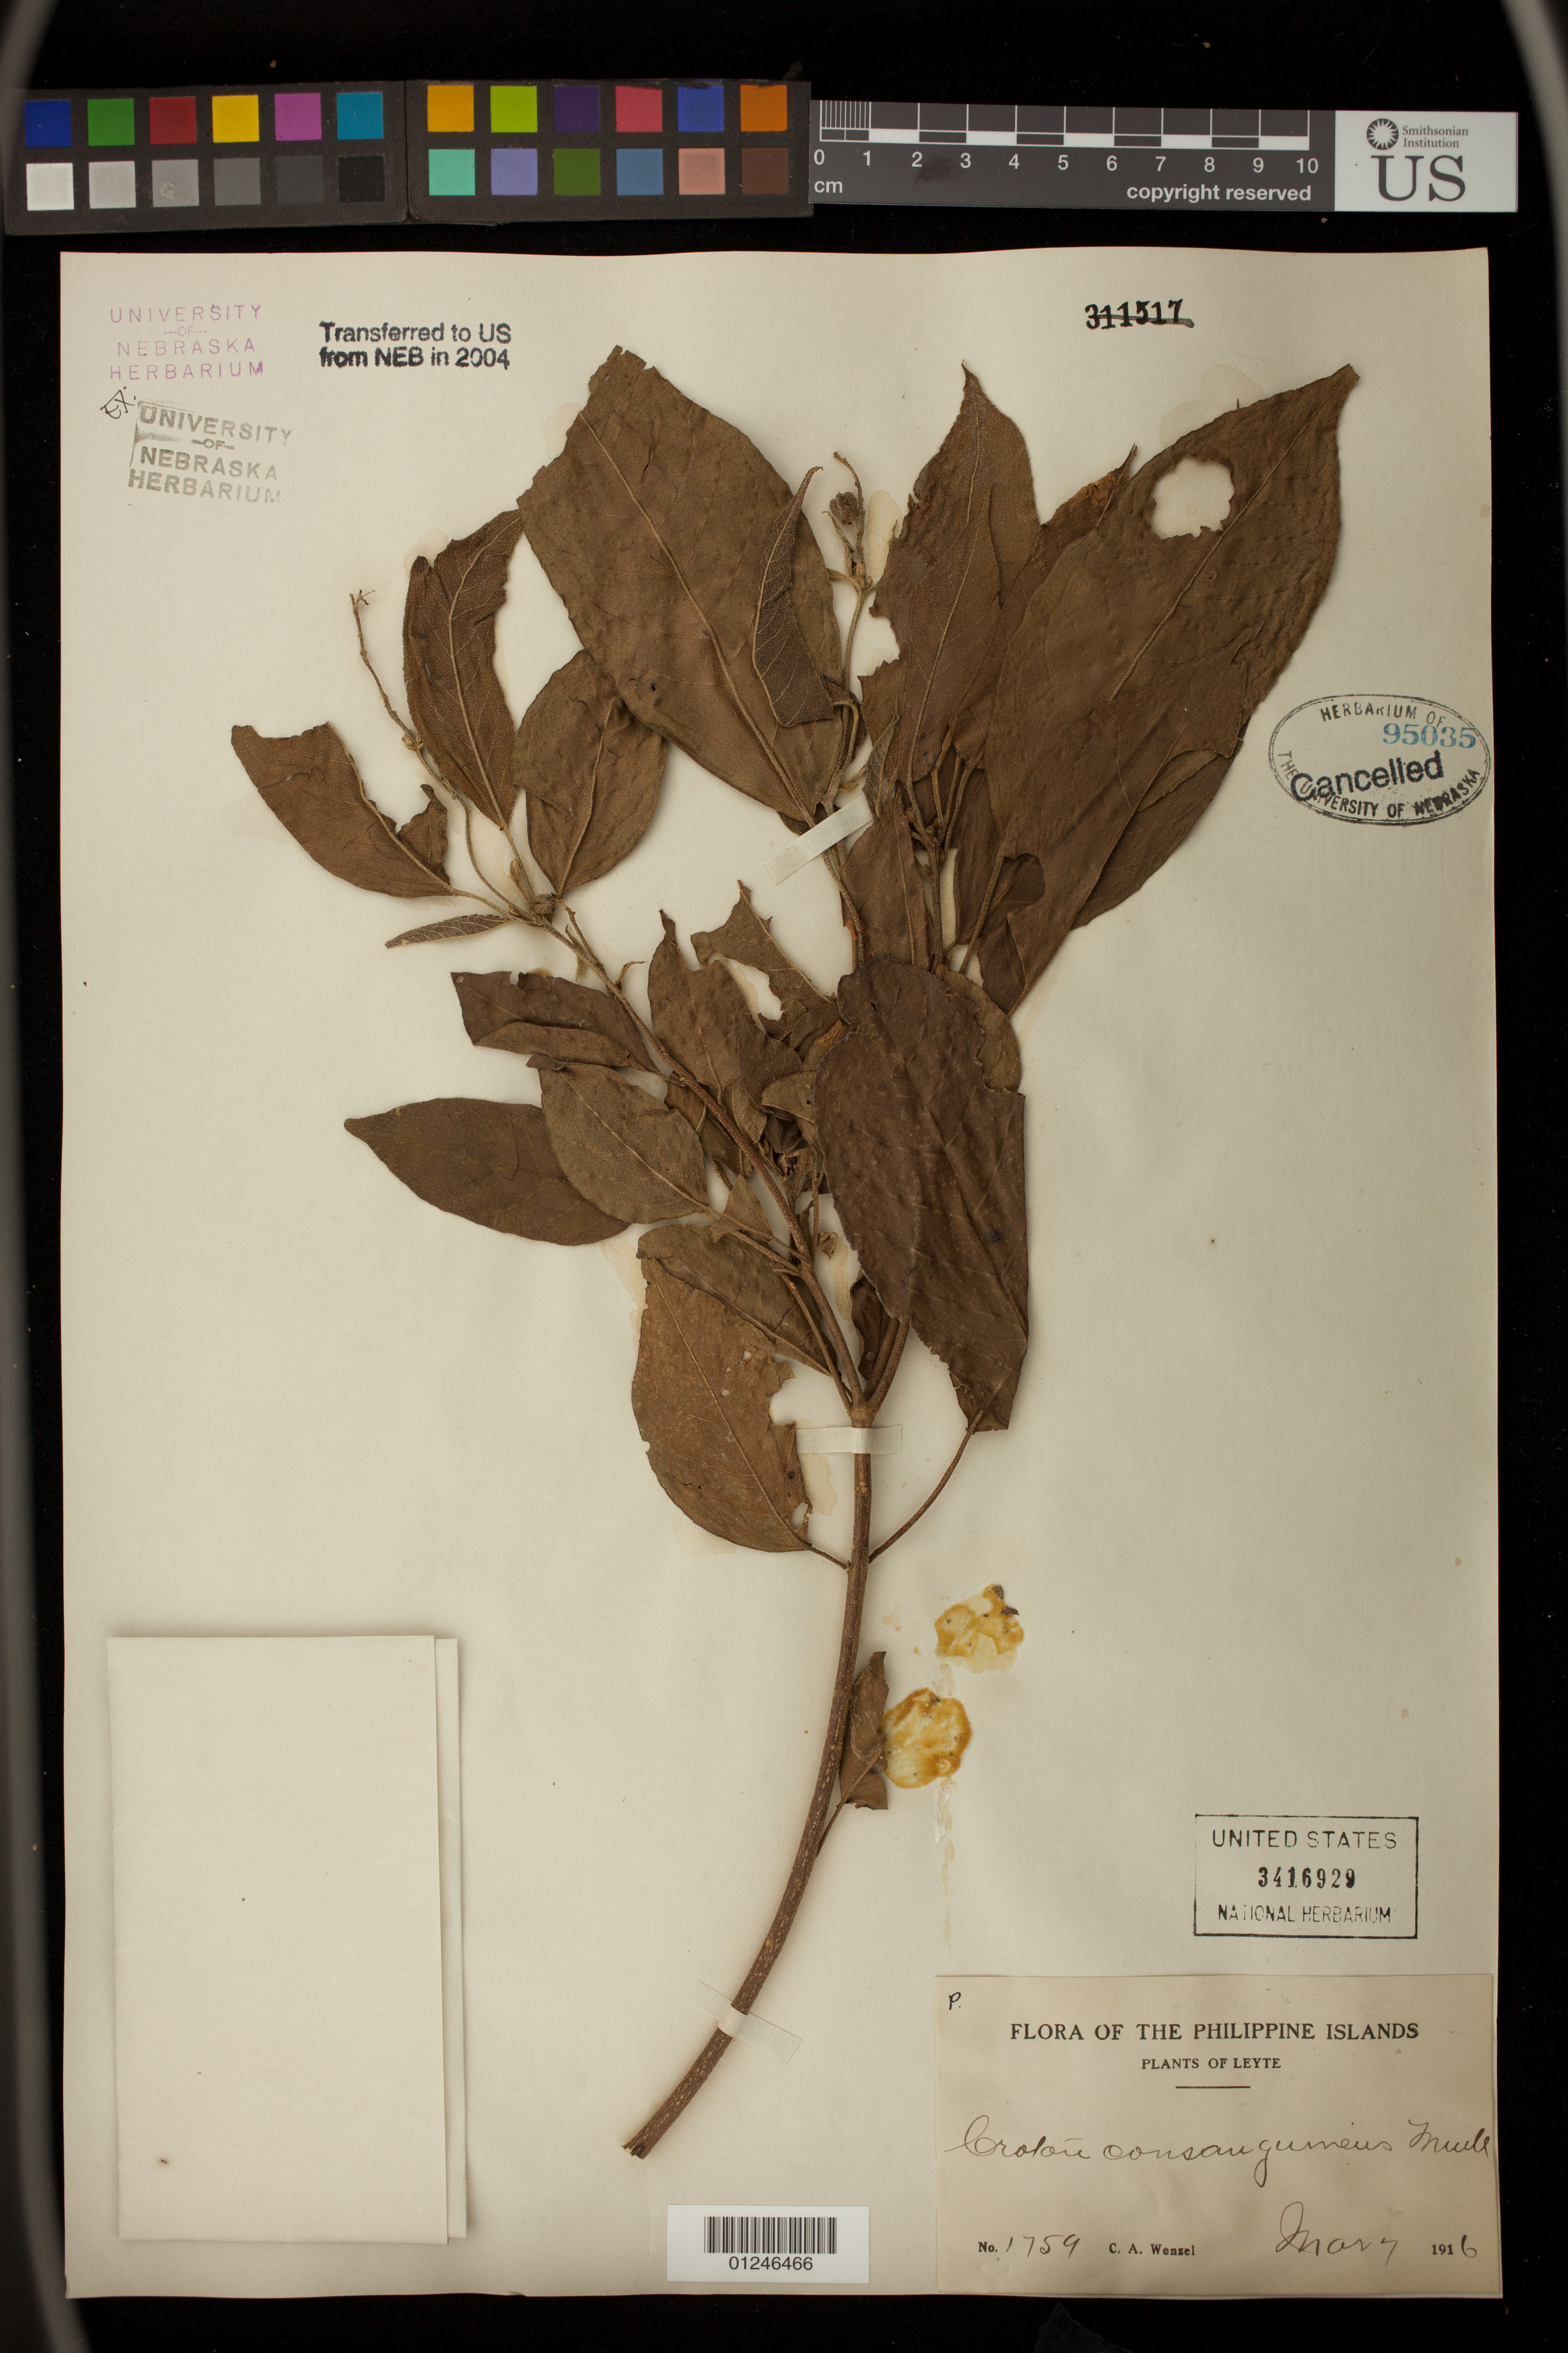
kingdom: Plantae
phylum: Tracheophyta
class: Magnoliopsida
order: Malpighiales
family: Euphorbiaceae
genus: Croton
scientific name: Croton consanguineus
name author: Müll. Arg.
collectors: C. Wenzel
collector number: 1759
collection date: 1916-03-07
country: Philippines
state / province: Eastern Visayas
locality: Leyte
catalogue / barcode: US 3416929